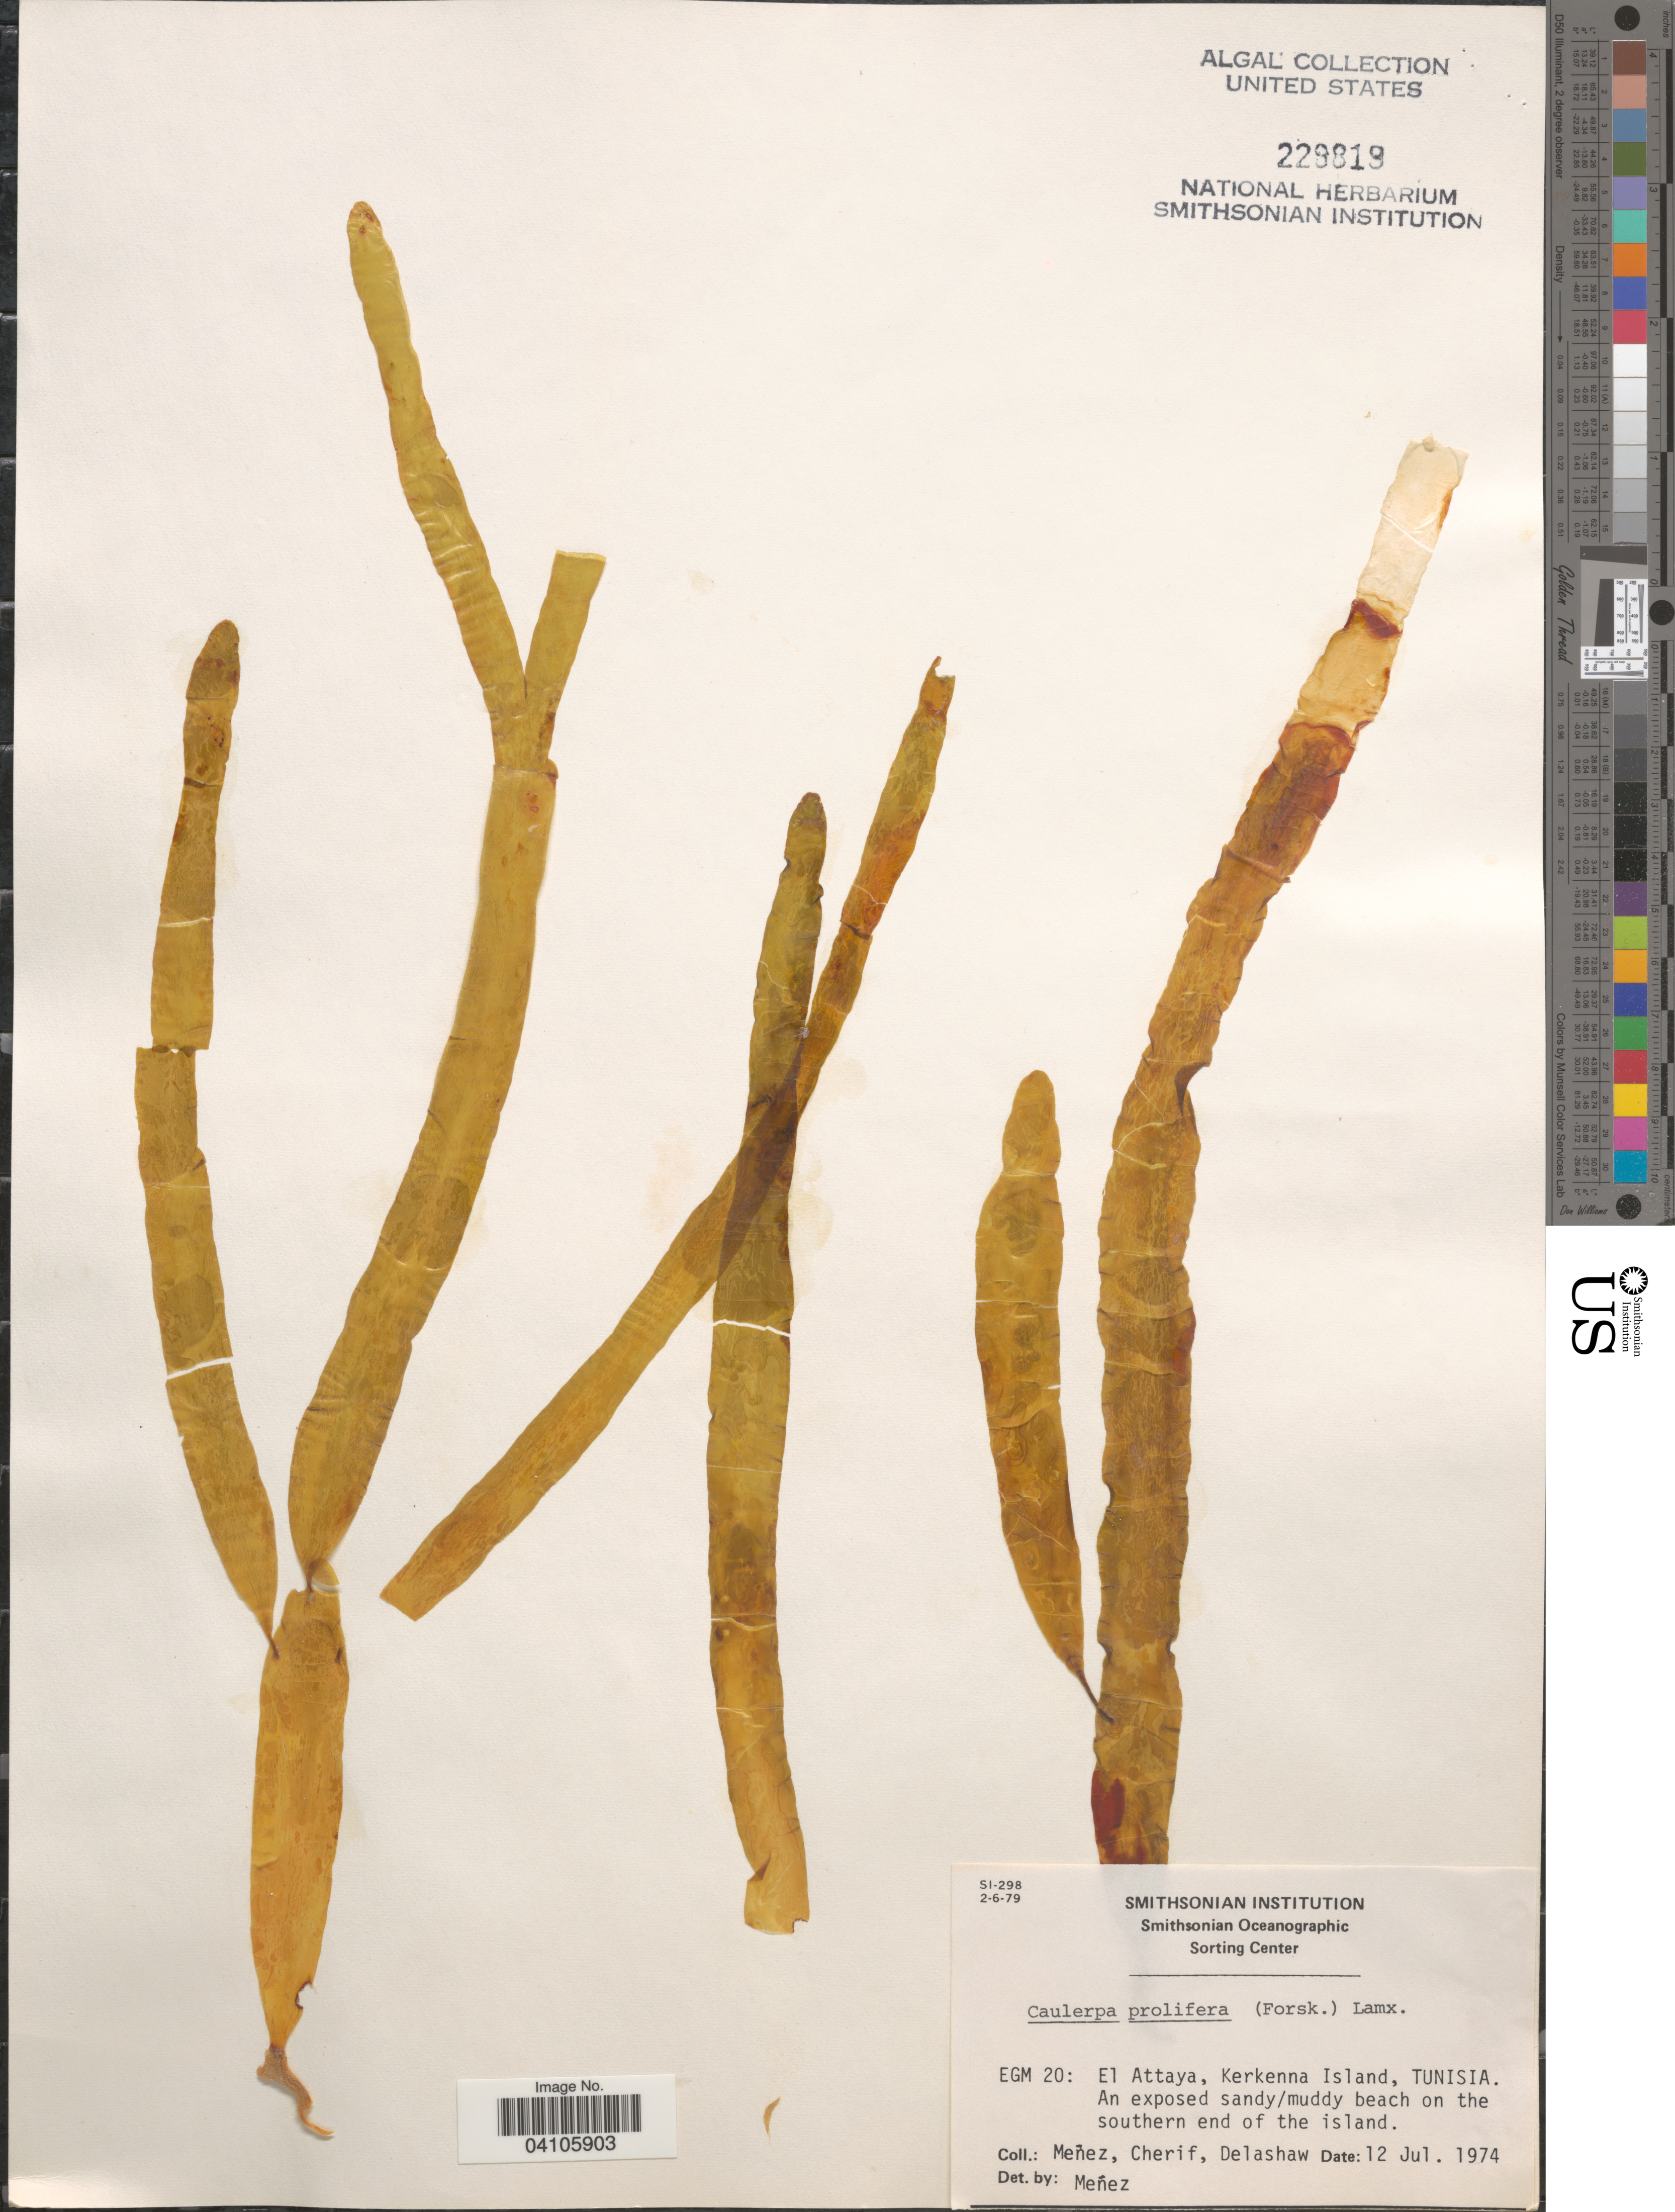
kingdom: Plantae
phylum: Chlorophyta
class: Ulvophyceae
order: Bryopsidales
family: Caulerpaceae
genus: Caulerpa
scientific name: Caulerpa prolifera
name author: (Forssk.) J.V.Lamouroux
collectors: Menez, -. Cherif & -. Delashaw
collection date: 1974-07-12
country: Tunisia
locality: EGM 20: El Attaya, Kerkenna Island. An exposed sandy/muddy beach on the southern end of the island.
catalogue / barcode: US 229819